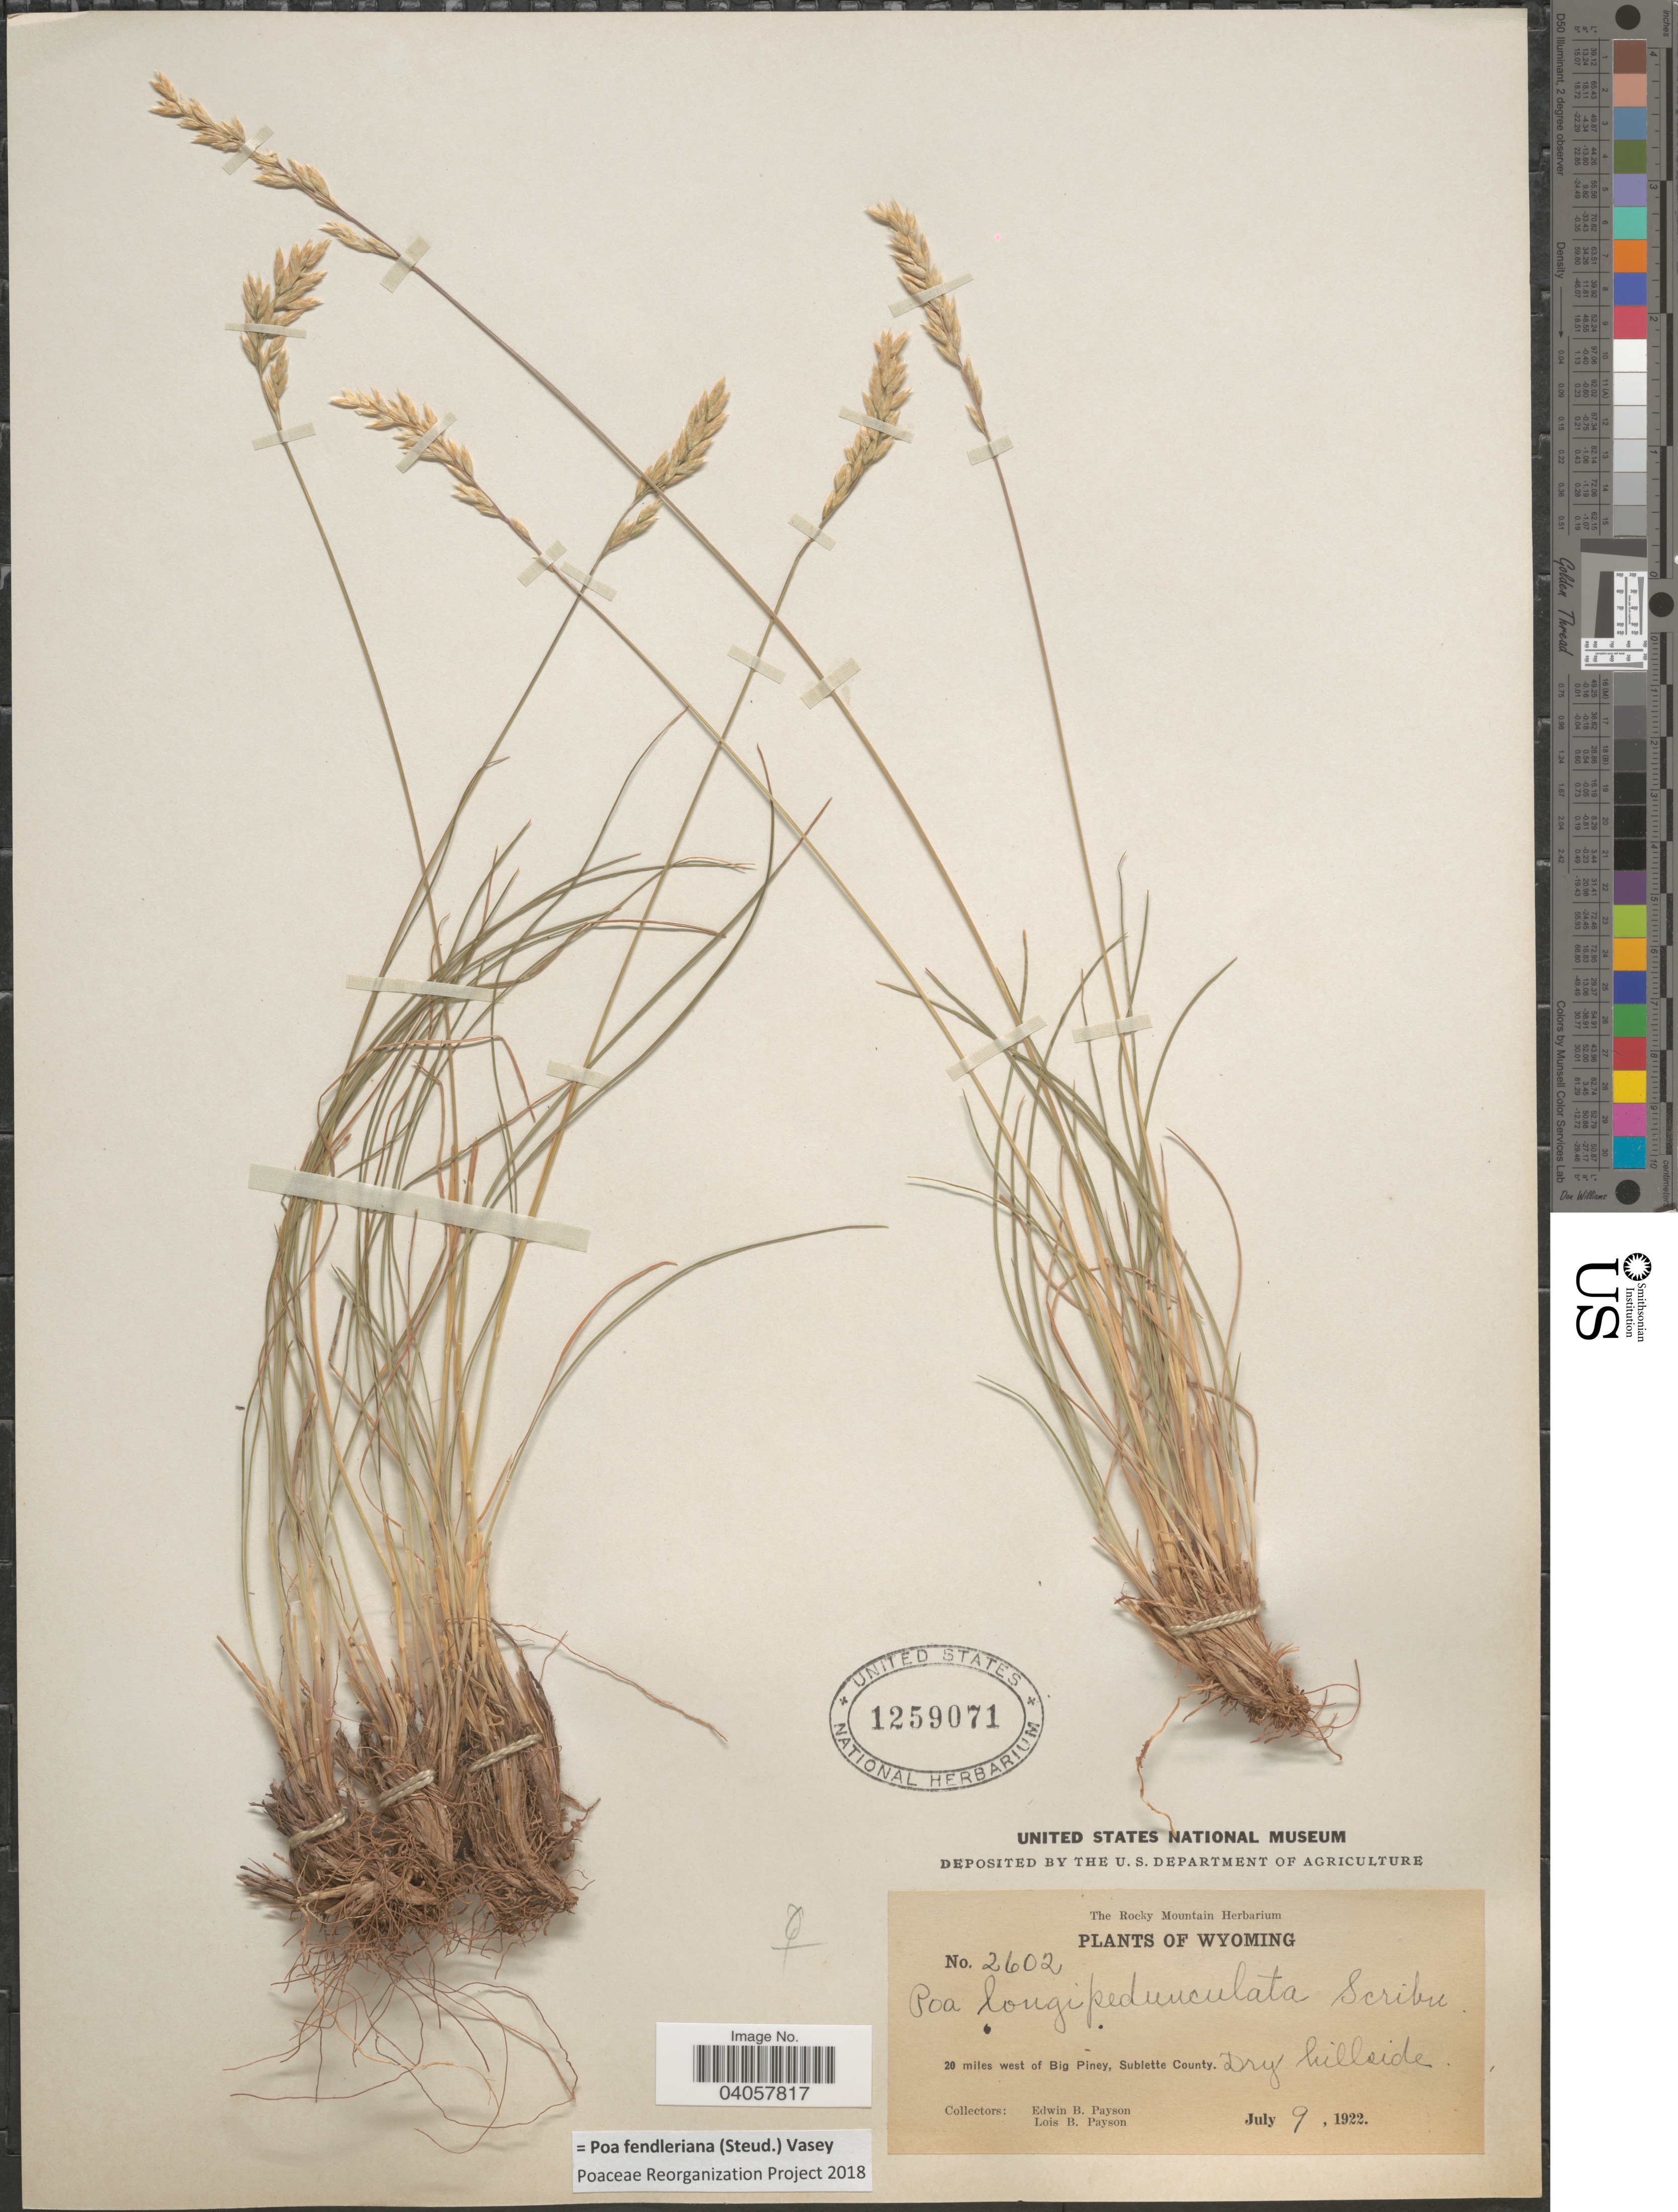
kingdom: Plantae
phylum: Tracheophyta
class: Liliopsida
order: Poales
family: Poaceae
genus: Poa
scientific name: Poa fendleriana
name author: (Steud.) Vasey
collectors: E. B. Payson & L. Payson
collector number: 2602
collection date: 1922-07-09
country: United States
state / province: Wyoming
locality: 20 miles west of Big Piney, Sublette County. Dry hillside.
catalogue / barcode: US 1259071